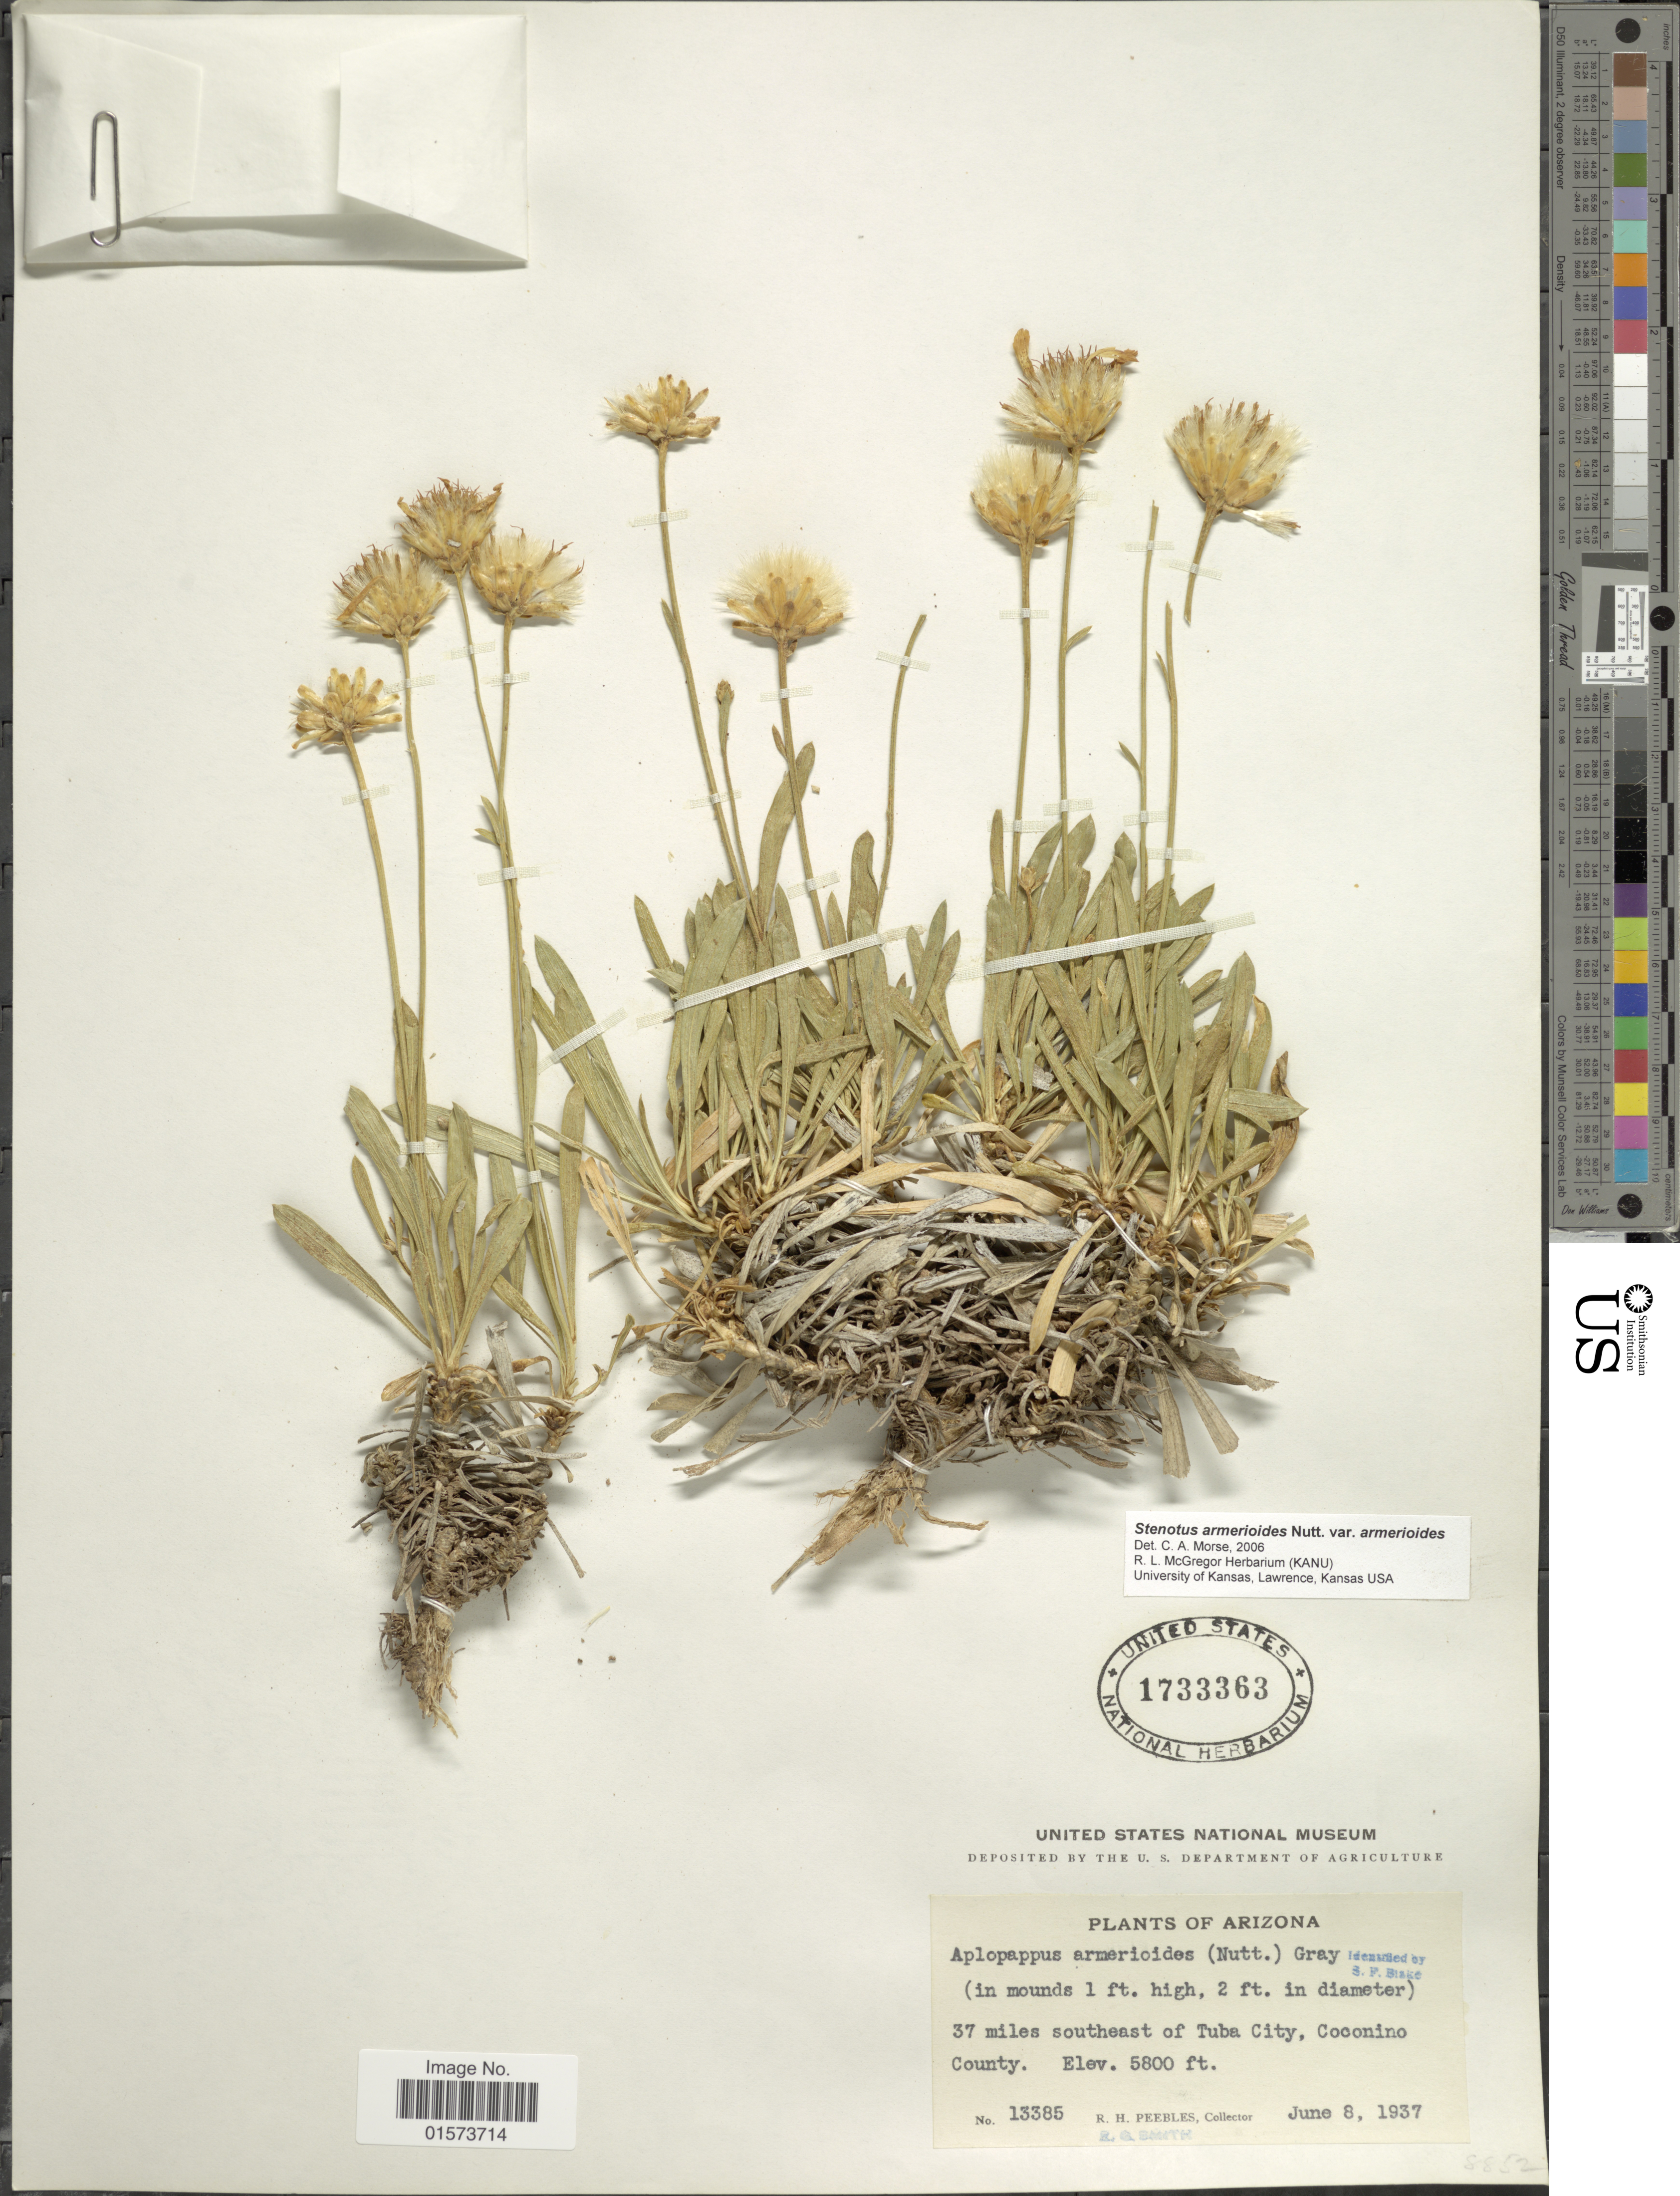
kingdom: Plantae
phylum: Tracheophyta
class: Magnoliopsida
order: Asterales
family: Asteraceae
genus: Stenotus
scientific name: Stenotus armerioides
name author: Nutt.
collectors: R. H. Peebles & E. G. Smith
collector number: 13385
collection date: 1937-06-08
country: United States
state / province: Arizona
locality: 37 miles southeast of Tuba City, Coconino County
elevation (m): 1768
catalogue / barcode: US 1733363